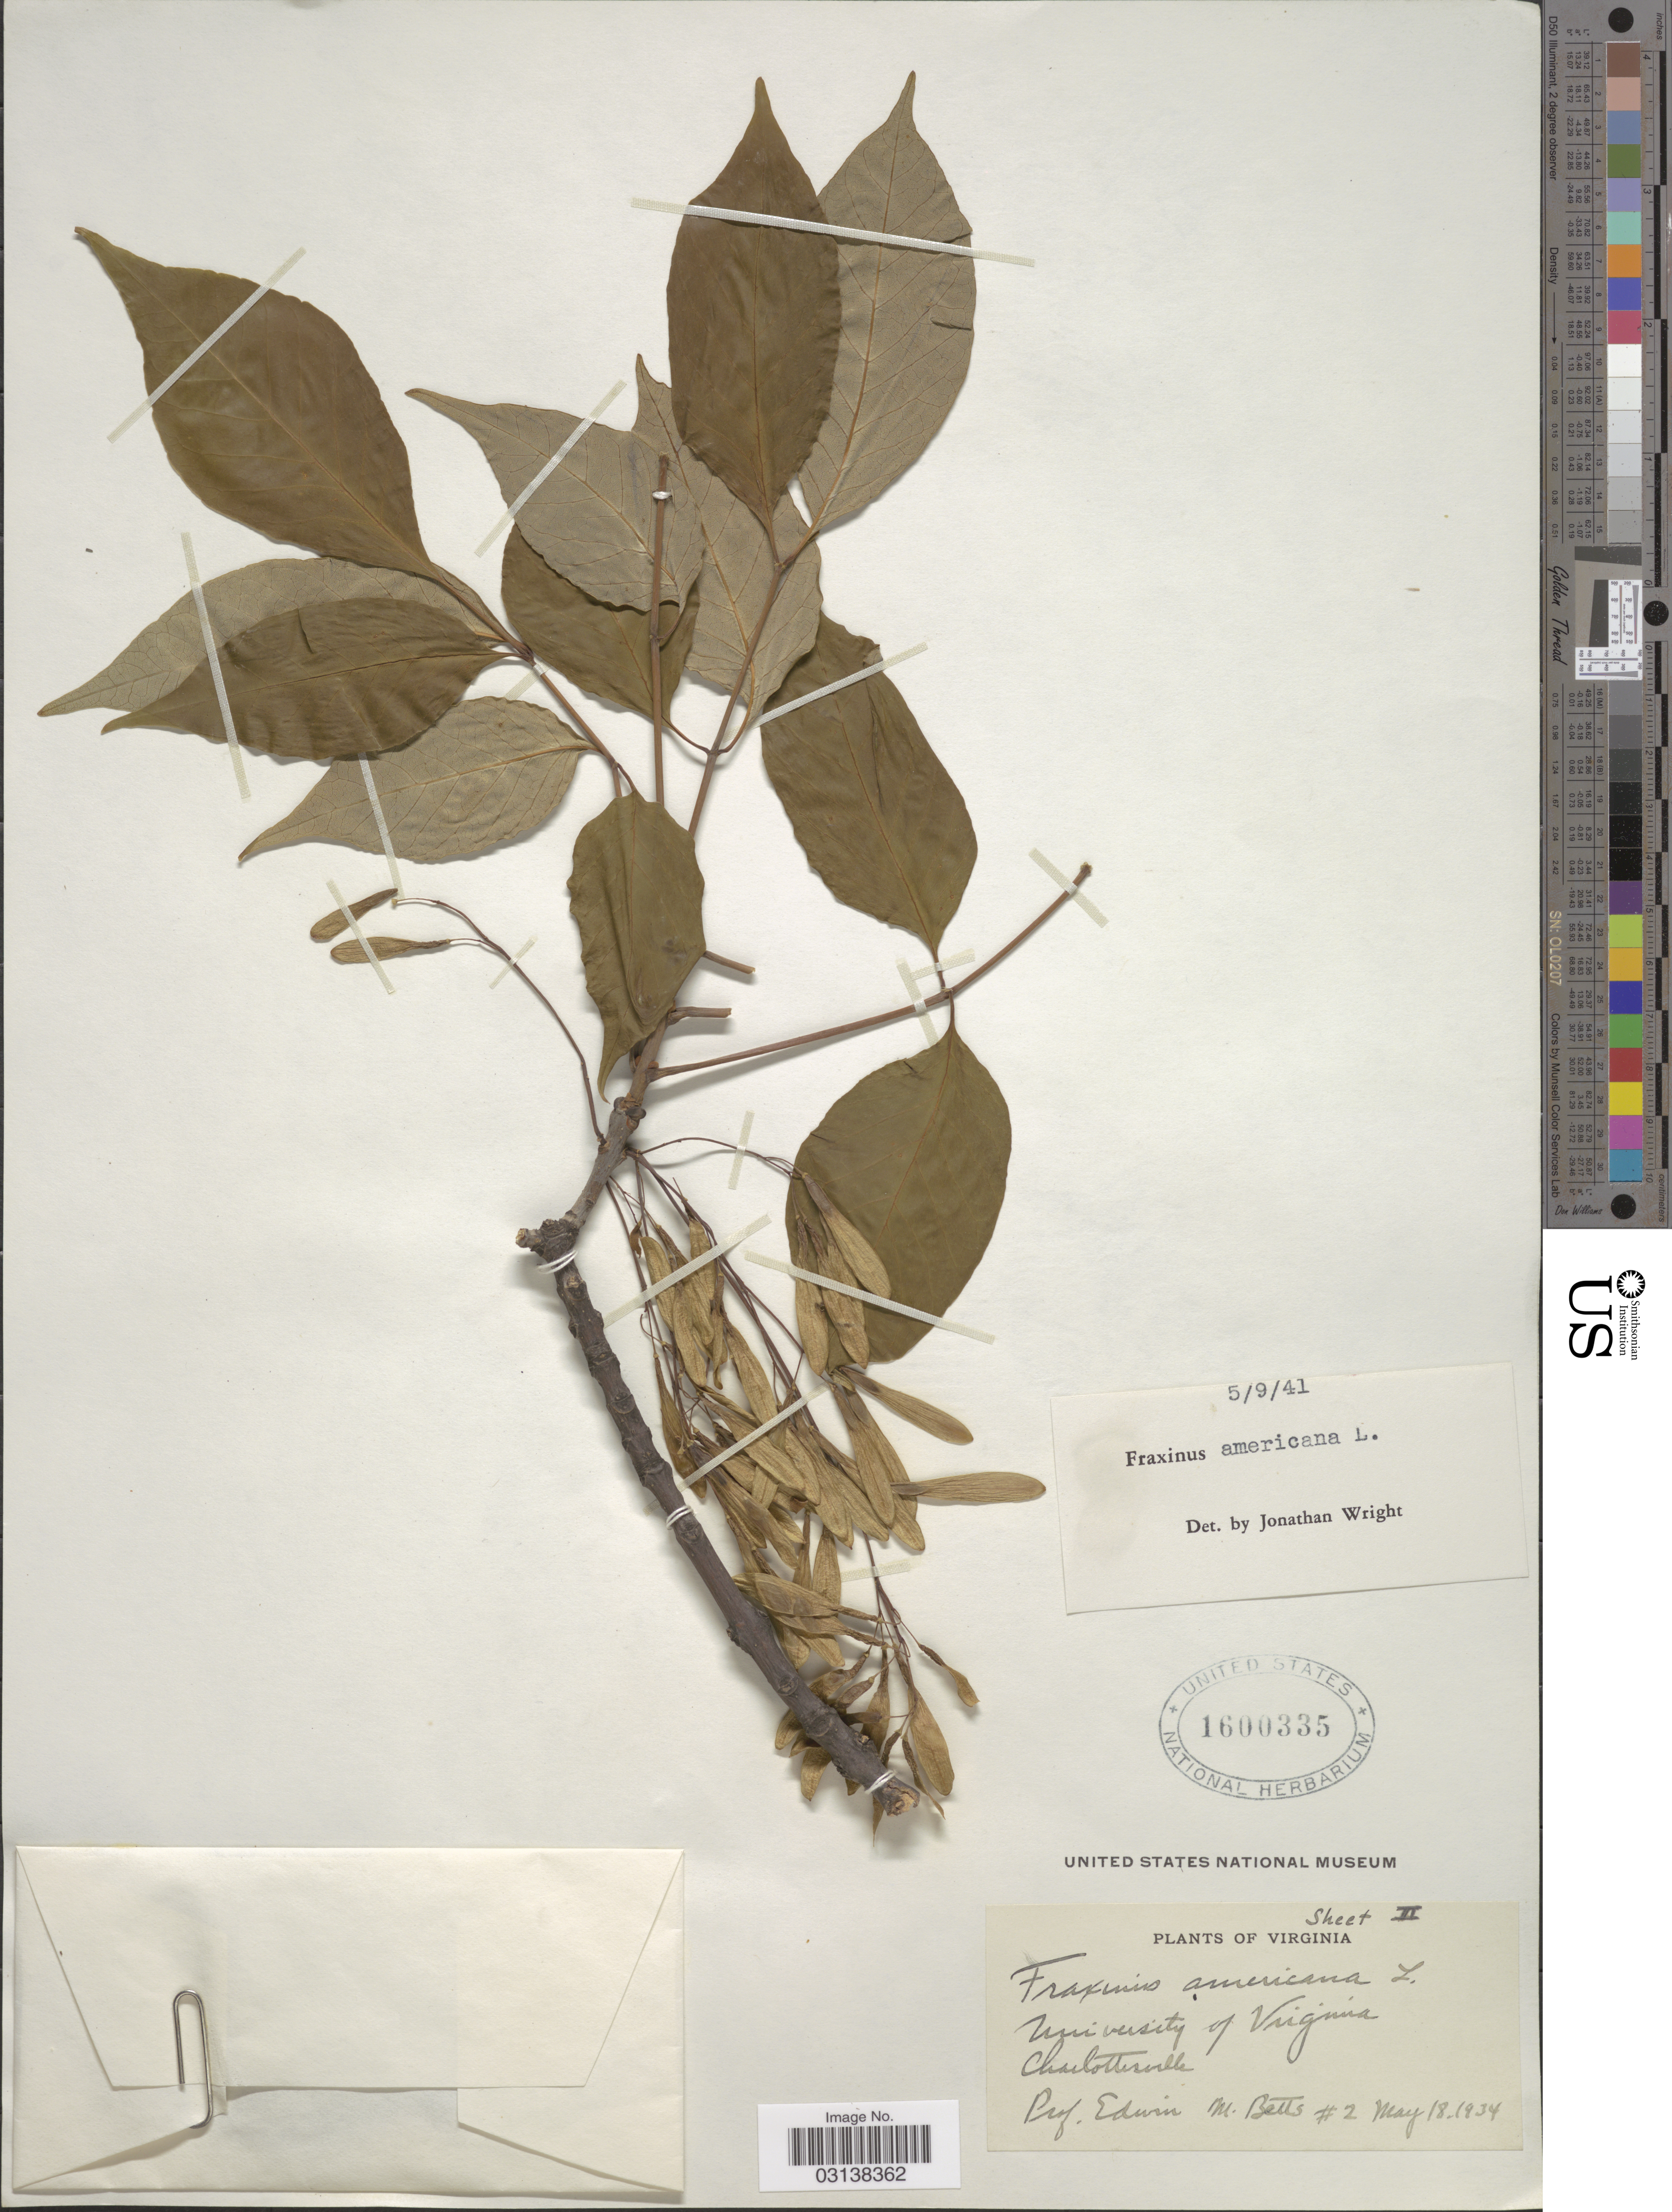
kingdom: Plantae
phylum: Tracheophyta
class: Magnoliopsida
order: Lamiales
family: Oleaceae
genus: Fraxinus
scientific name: Fraxinus americana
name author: L.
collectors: E. Betts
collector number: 2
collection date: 1934-05-18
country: United States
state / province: Virginia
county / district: City of Charlottesville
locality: University of Virginia, Charlottesville.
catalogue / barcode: US 1600335